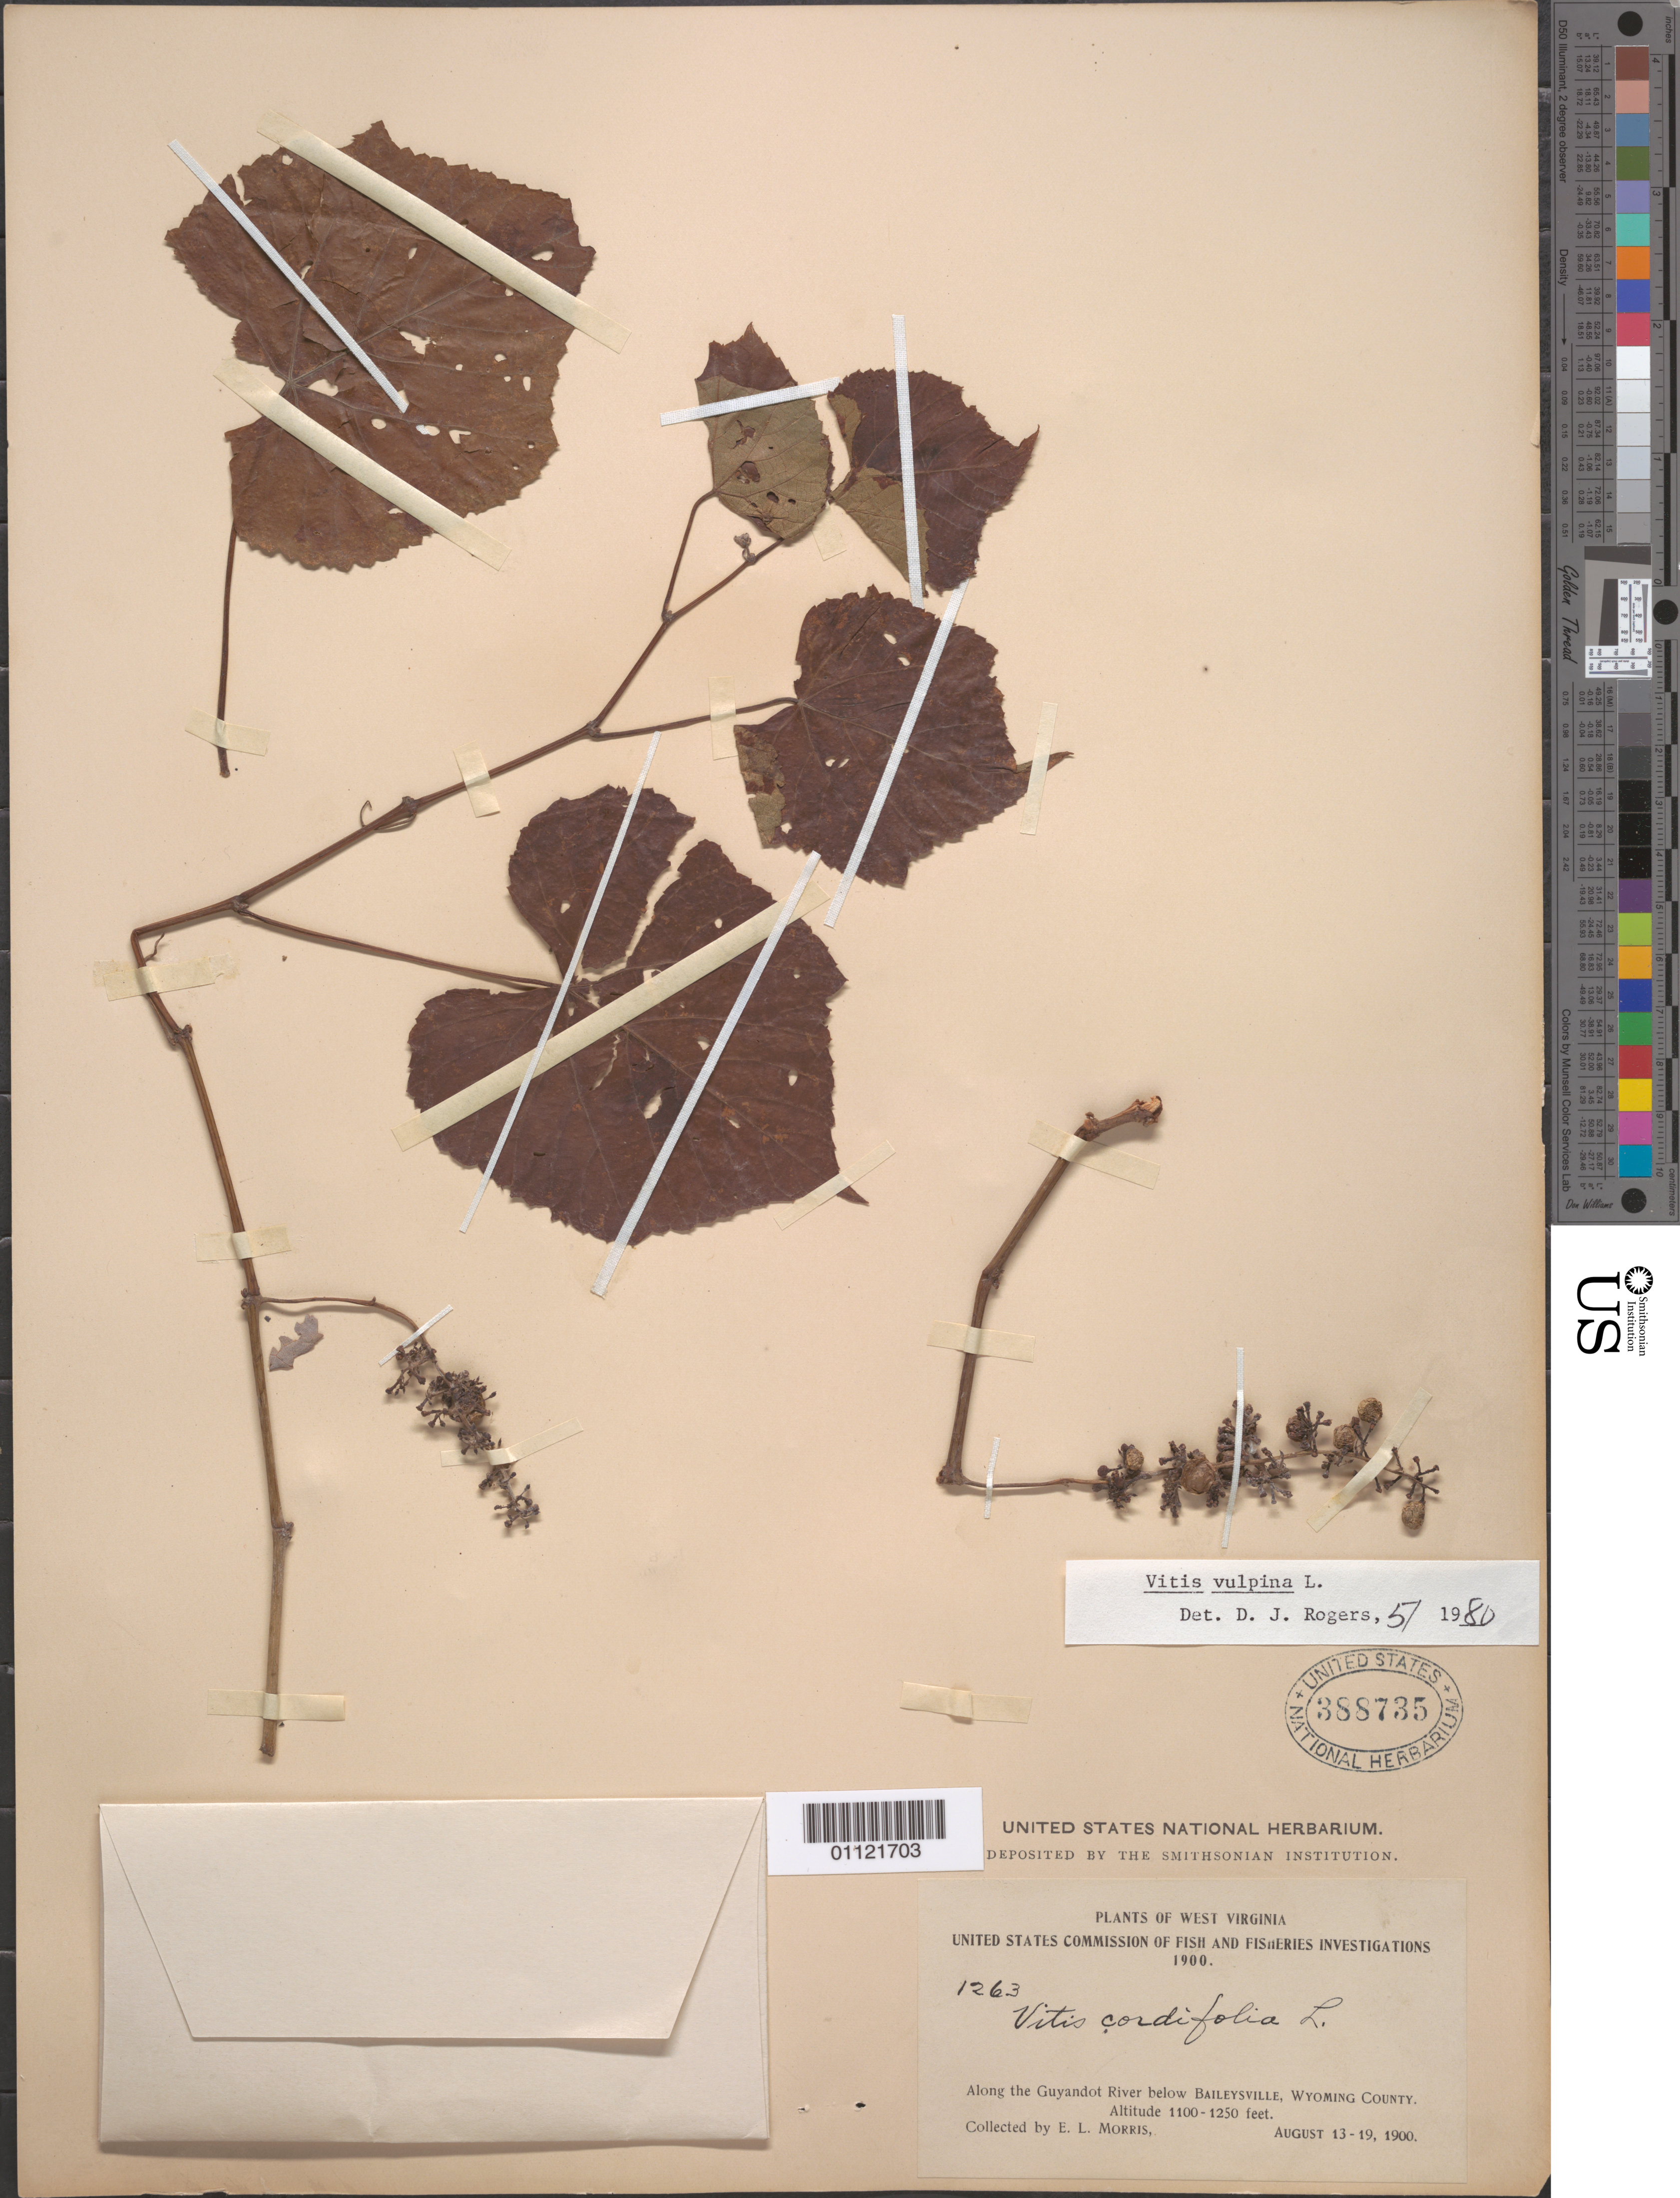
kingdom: Plantae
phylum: Tracheophyta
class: Magnoliopsida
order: Vitales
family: Vitaceae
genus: Vitis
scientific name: Vitis vulpina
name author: L.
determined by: Rogers, D. J.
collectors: E. L. Morris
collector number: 1263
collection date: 1900-08-13/1900-08-19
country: United States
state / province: West Virginia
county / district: Wyoming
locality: Along the Guyandot River below Baileysville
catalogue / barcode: US 388735